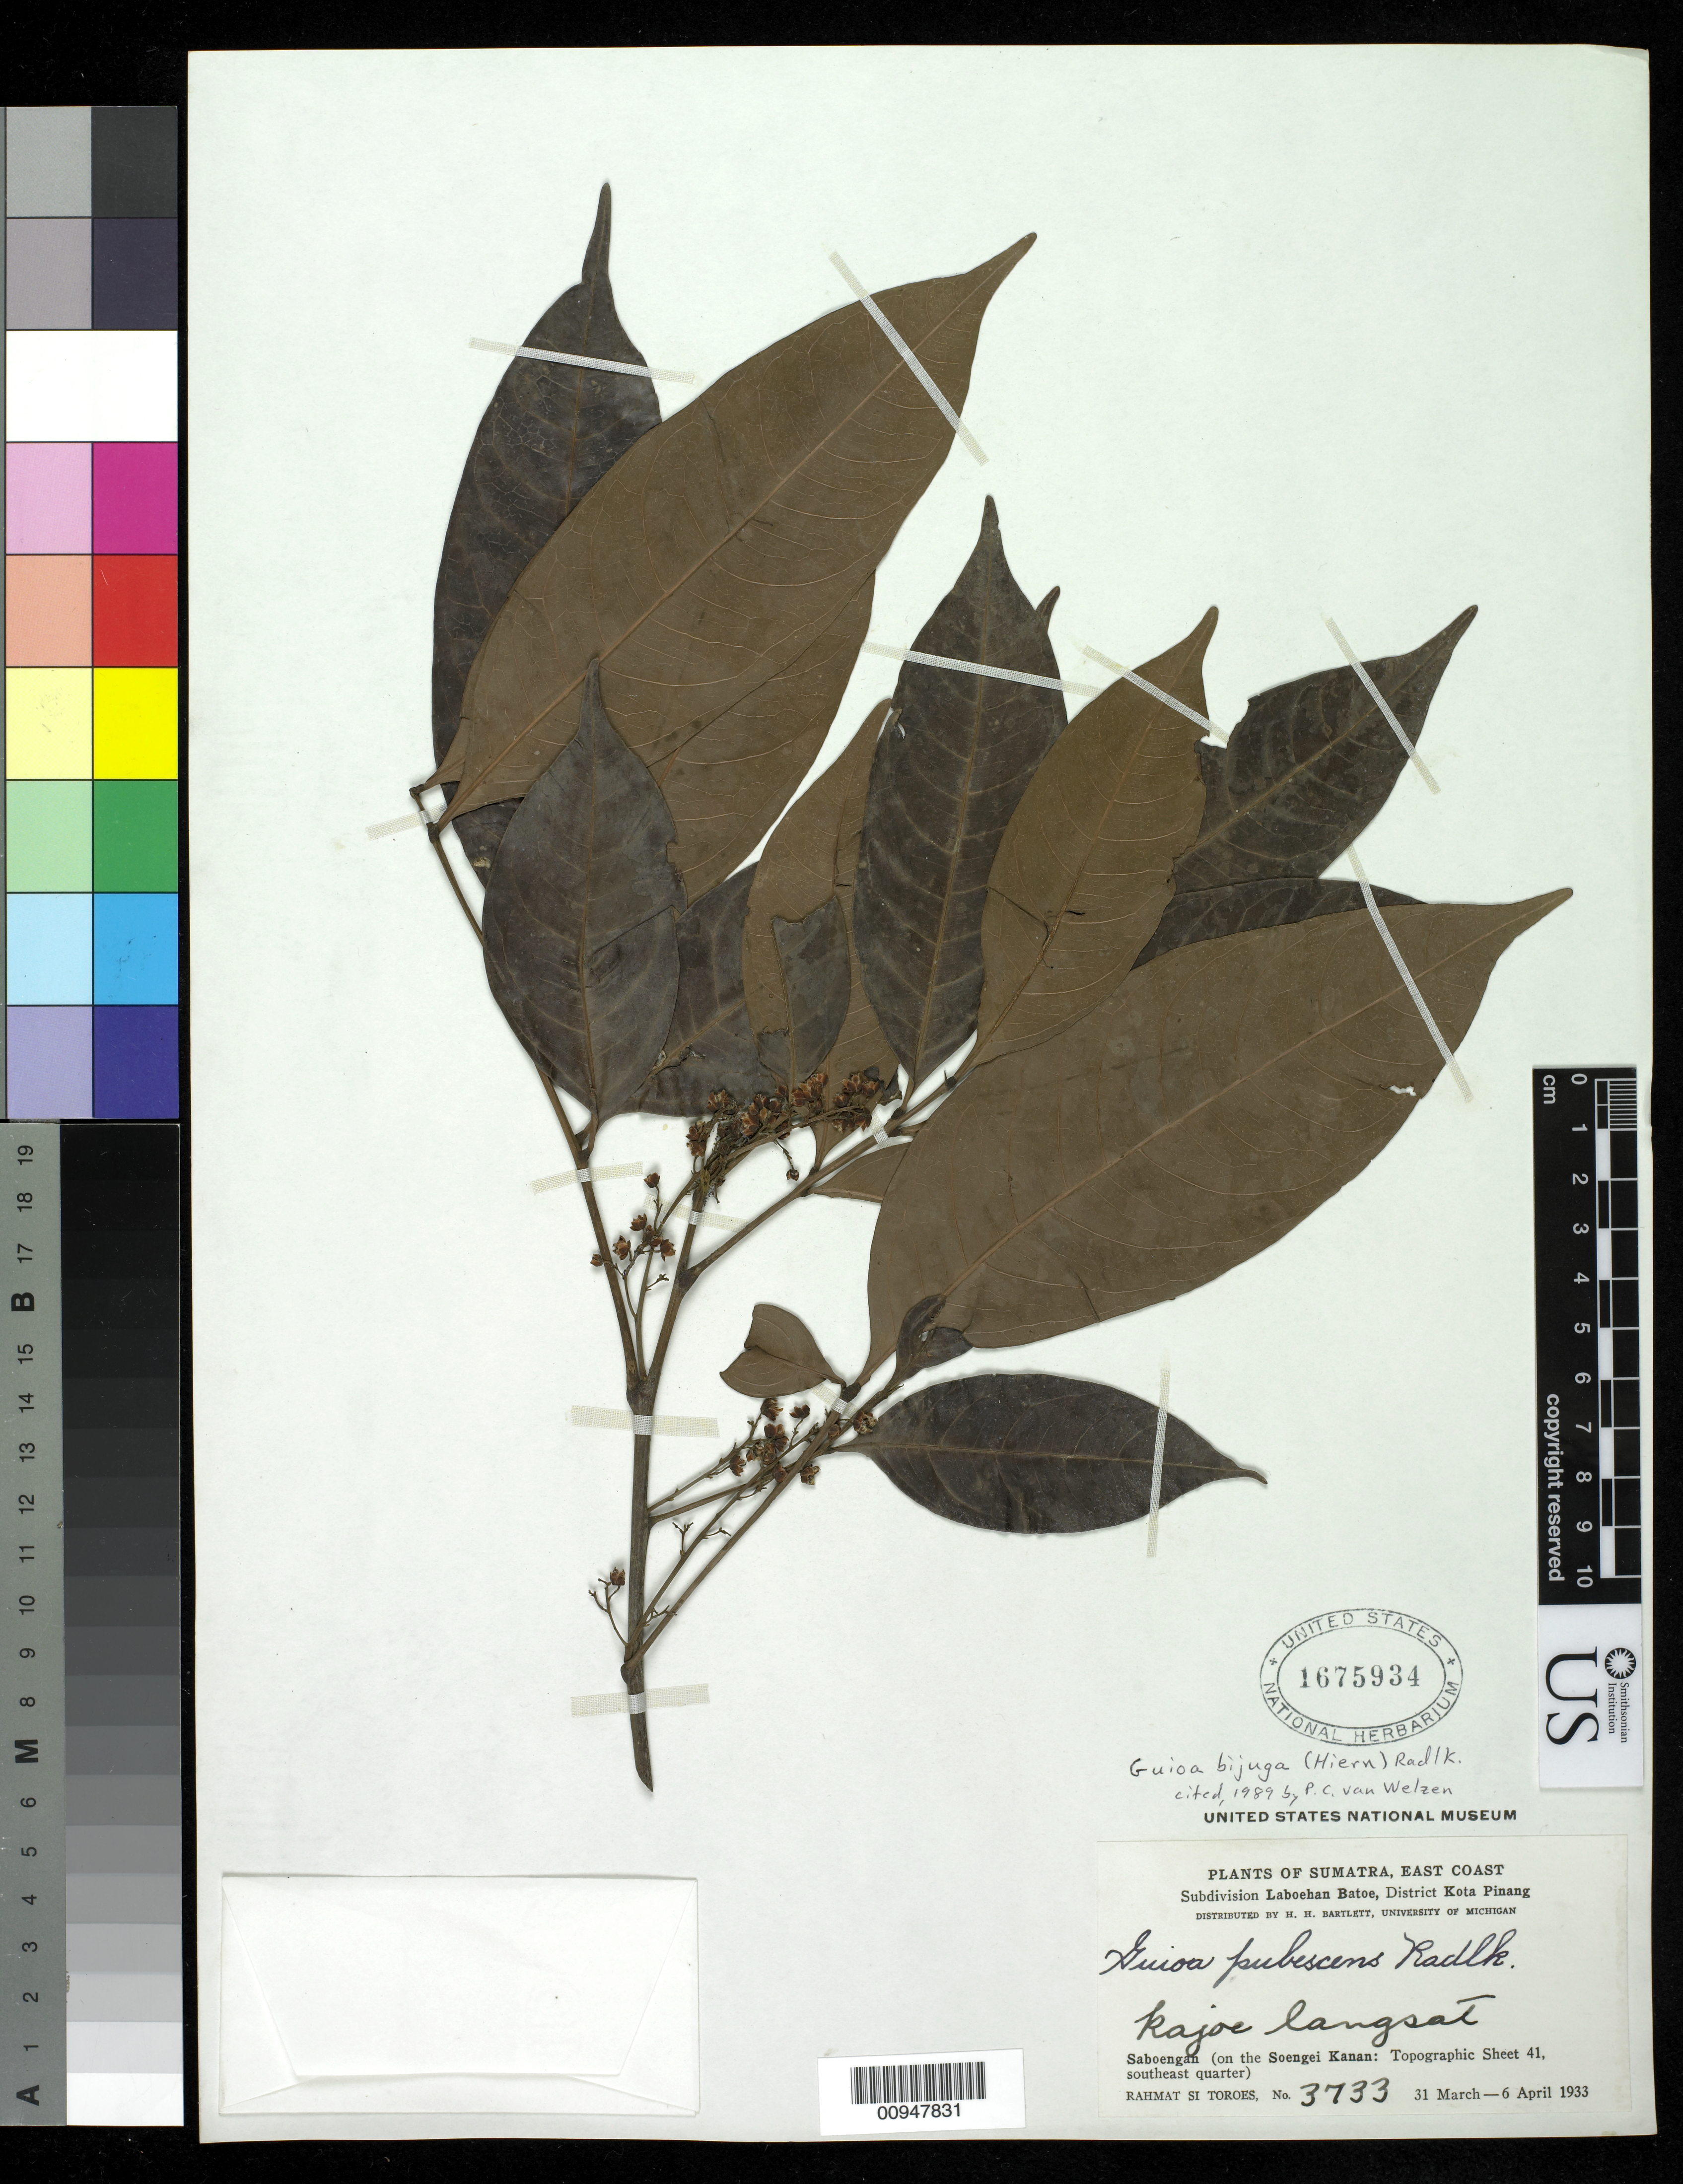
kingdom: Plantae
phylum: Tracheophyta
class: Magnoliopsida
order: Sapindales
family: Sapindaceae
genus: Guioa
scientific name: Guioa bijuga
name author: (Hiern) Radlk.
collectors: Rahmat Si Boeea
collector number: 3733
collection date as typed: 31 Mar 1933 to 06 Apr 1933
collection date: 1933-03-31/1933-04-06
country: Indonesia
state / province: Sumatra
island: Sumatra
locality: Saboengan (on the Soengei Kanan, East Coast of Sumatra, Subdivision Laboehan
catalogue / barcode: US 1675934